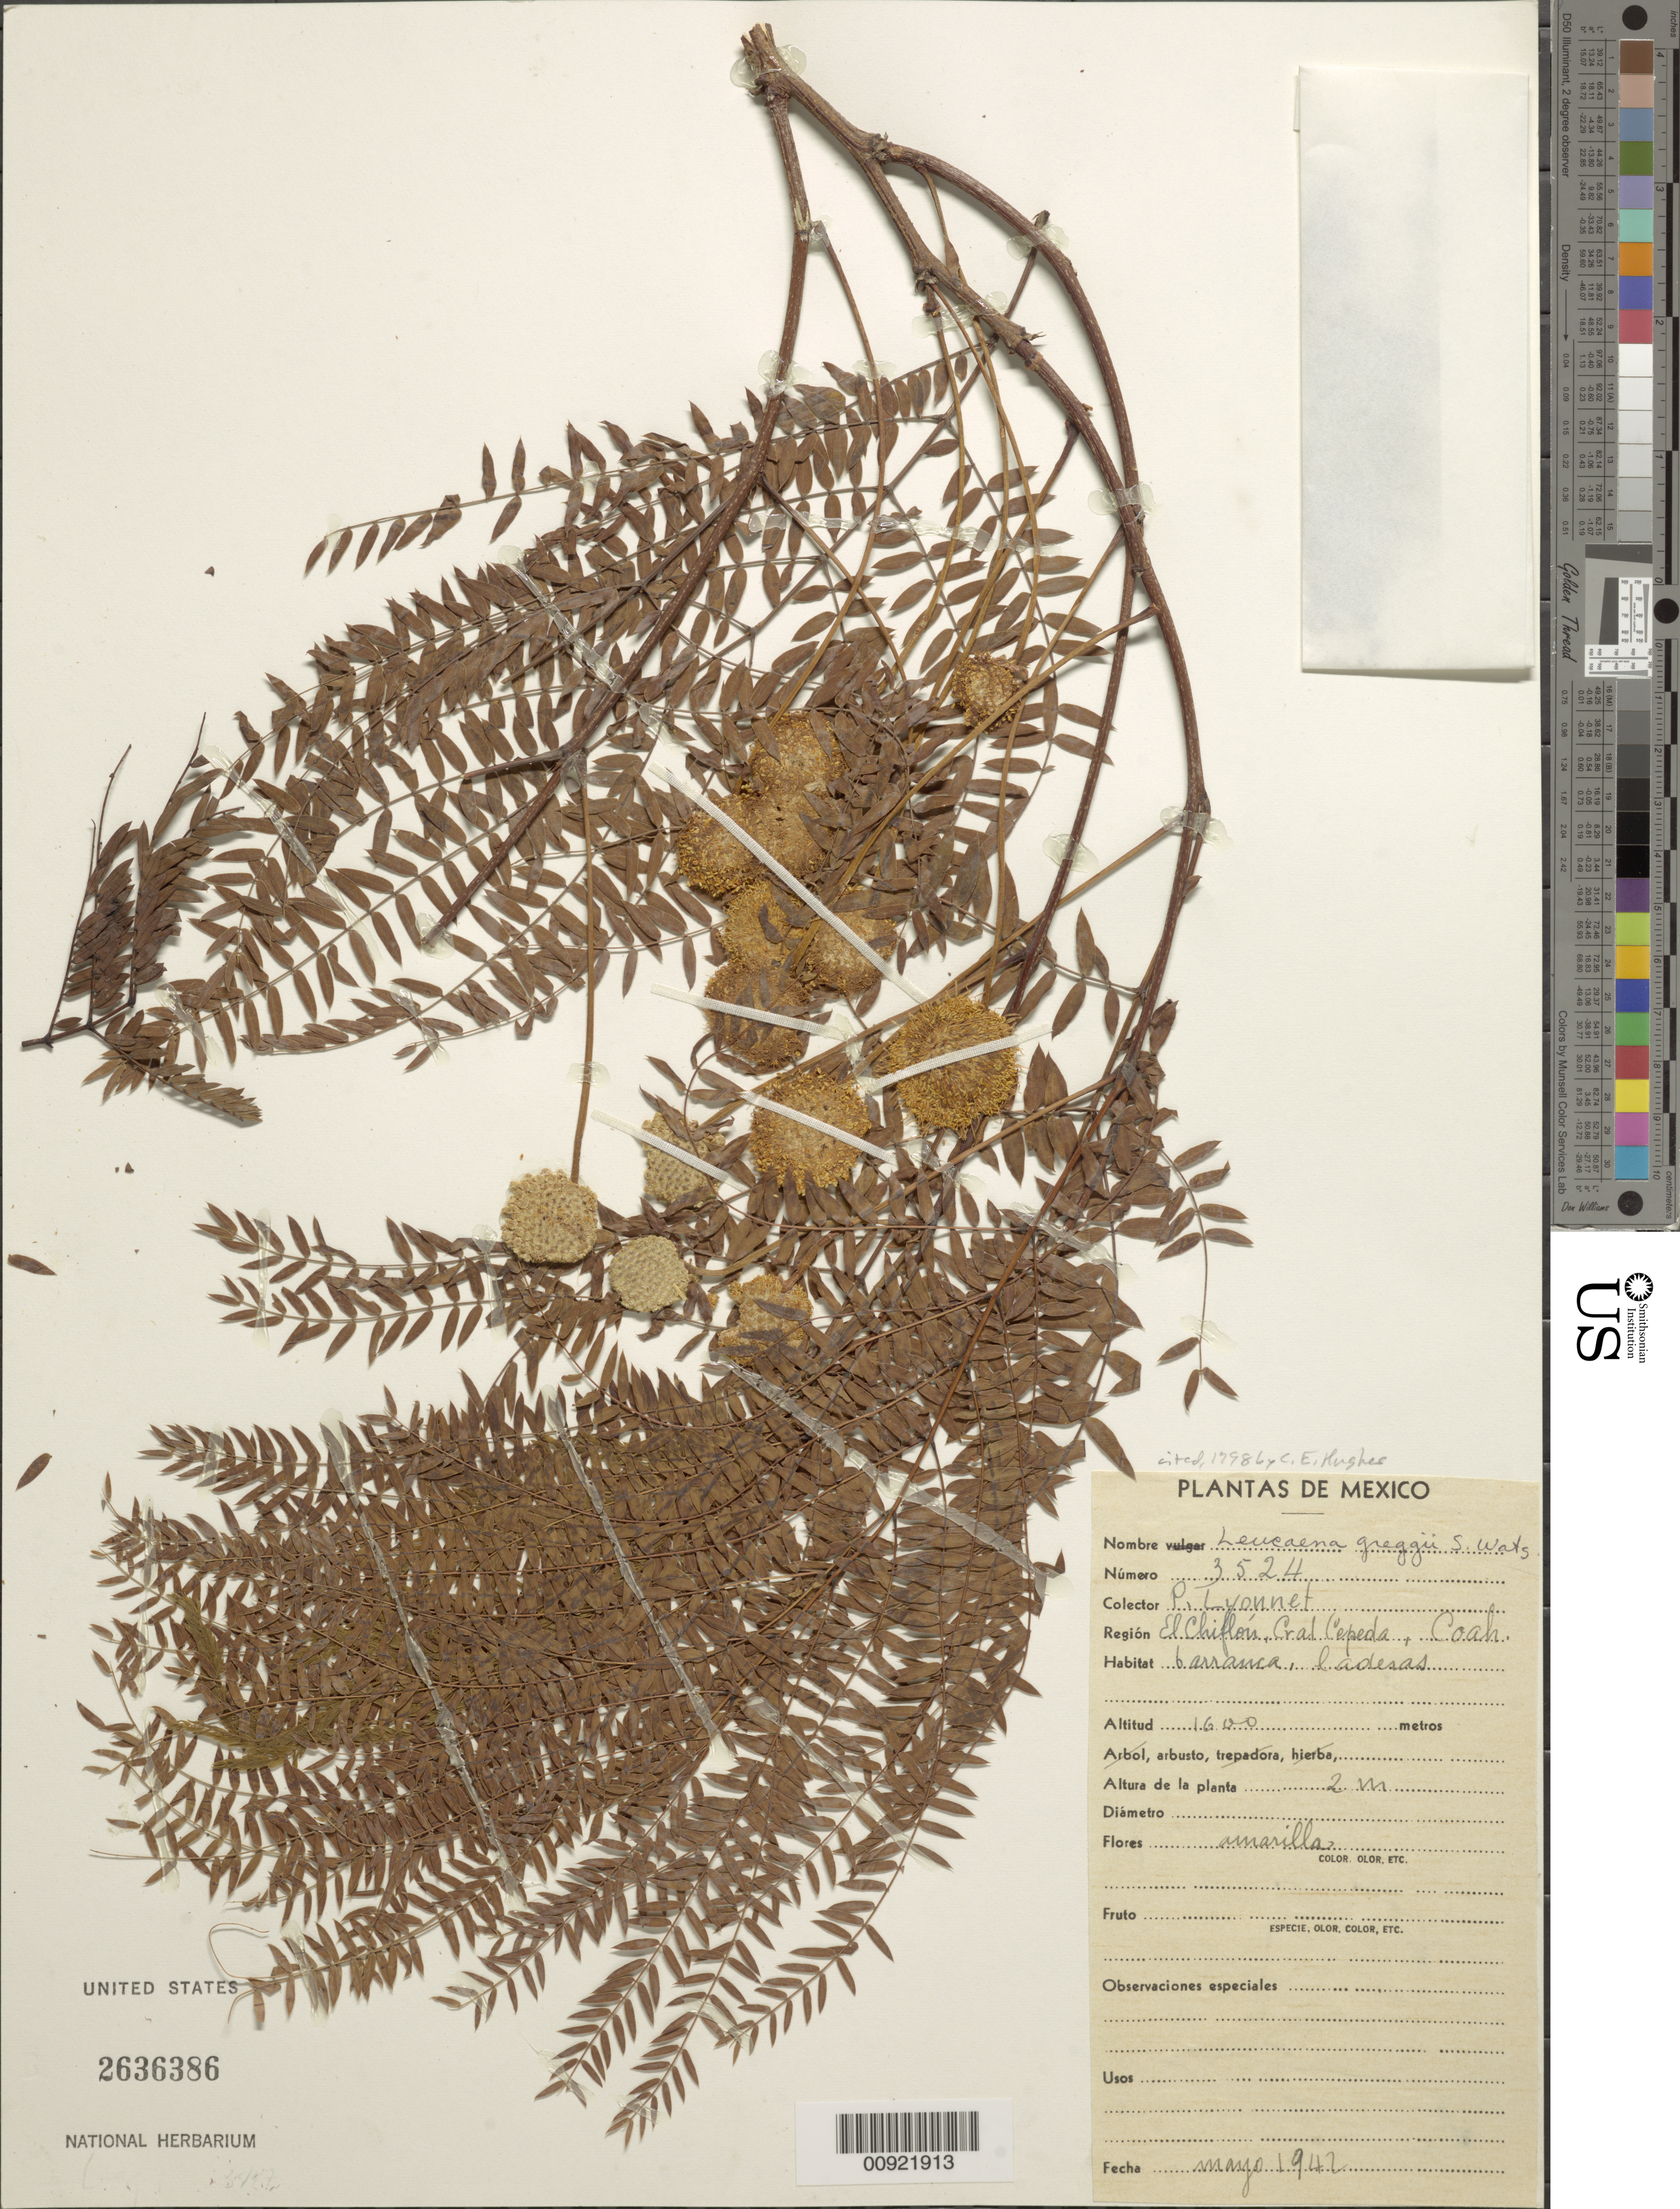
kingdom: Plantae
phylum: Tracheophyta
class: Magnoliopsida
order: Fabales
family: Fabaceae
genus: Leucaena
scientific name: Leucaena greggii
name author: S. Watson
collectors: Bro. E. Lyonnet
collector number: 3524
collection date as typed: May 1942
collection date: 1942-05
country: Mexico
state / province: Coahuila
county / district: General Cepeda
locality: El Chiflón, General Cepeda, Coah.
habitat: Barranca, laderas.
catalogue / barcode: US 2636386